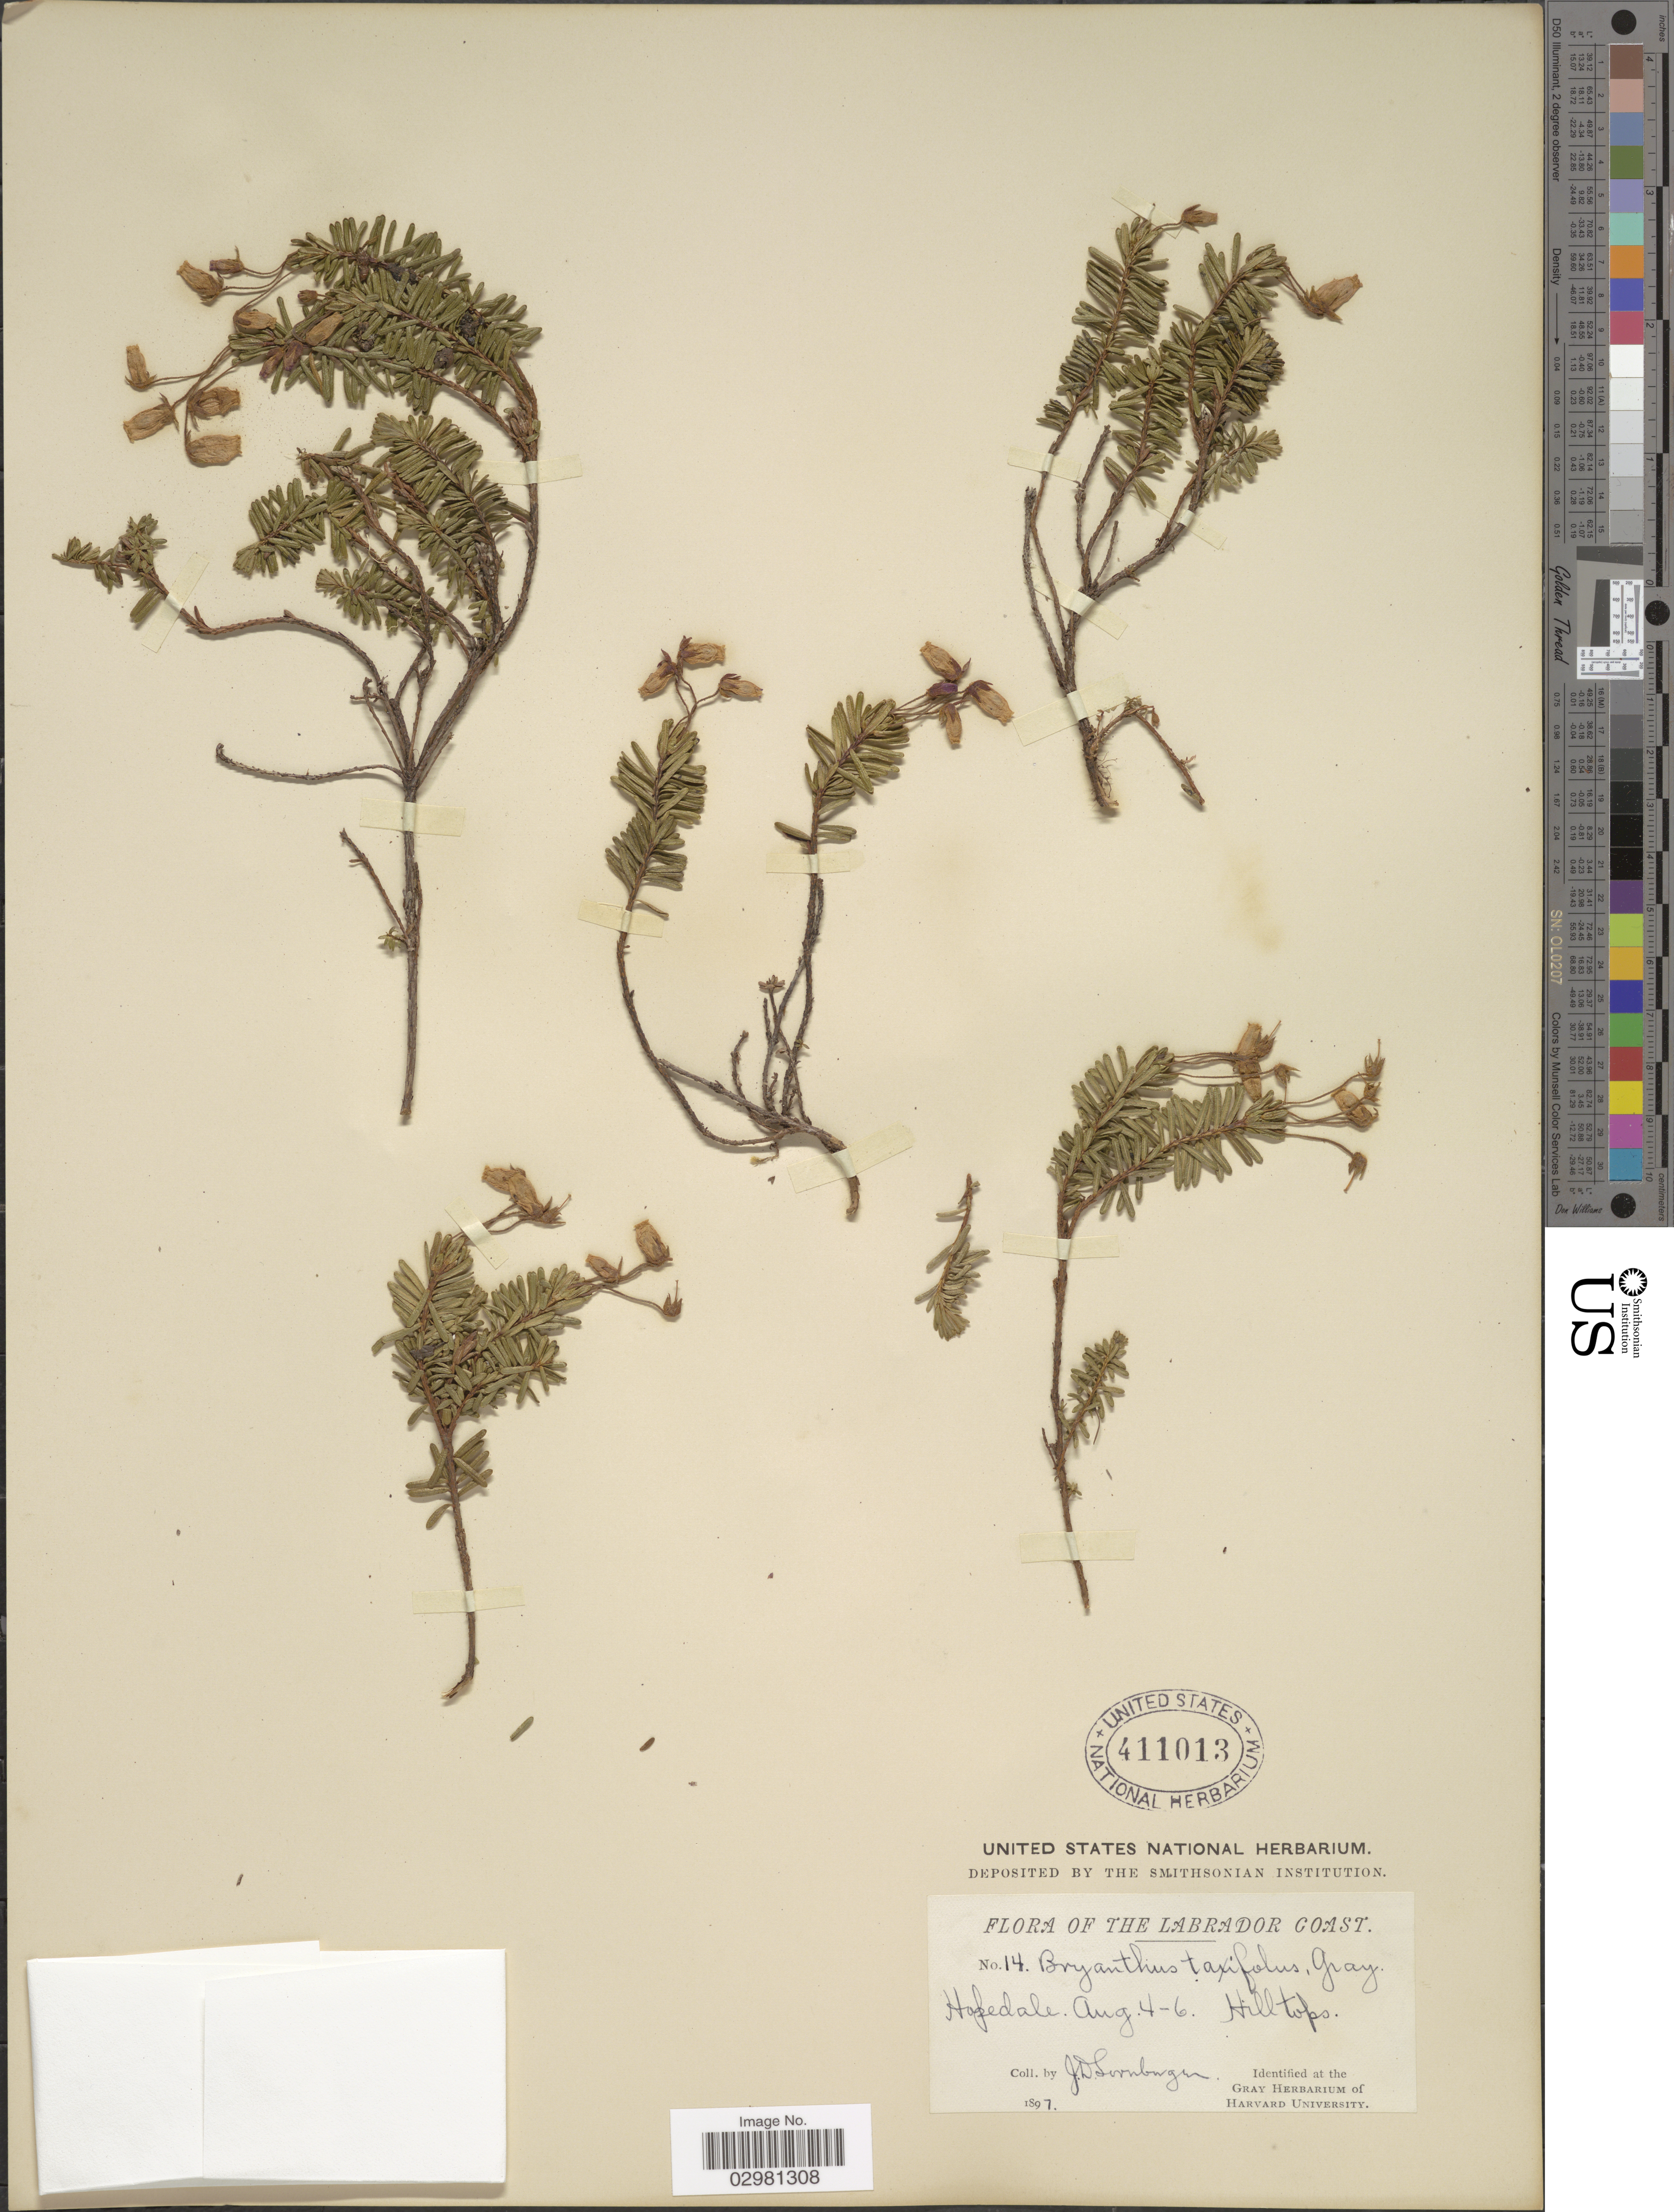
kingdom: Plantae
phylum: Tracheophyta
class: Magnoliopsida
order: Ericales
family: Ericaceae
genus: Phyllodoce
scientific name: Phyllodoce caerulea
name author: (L.) Bab.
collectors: J. Loonbuger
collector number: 14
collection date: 1897-08-04/1897-08-06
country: Canada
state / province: Newfoundland and Labrador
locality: Labrador Coast, Hopedale.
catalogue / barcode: US 411013